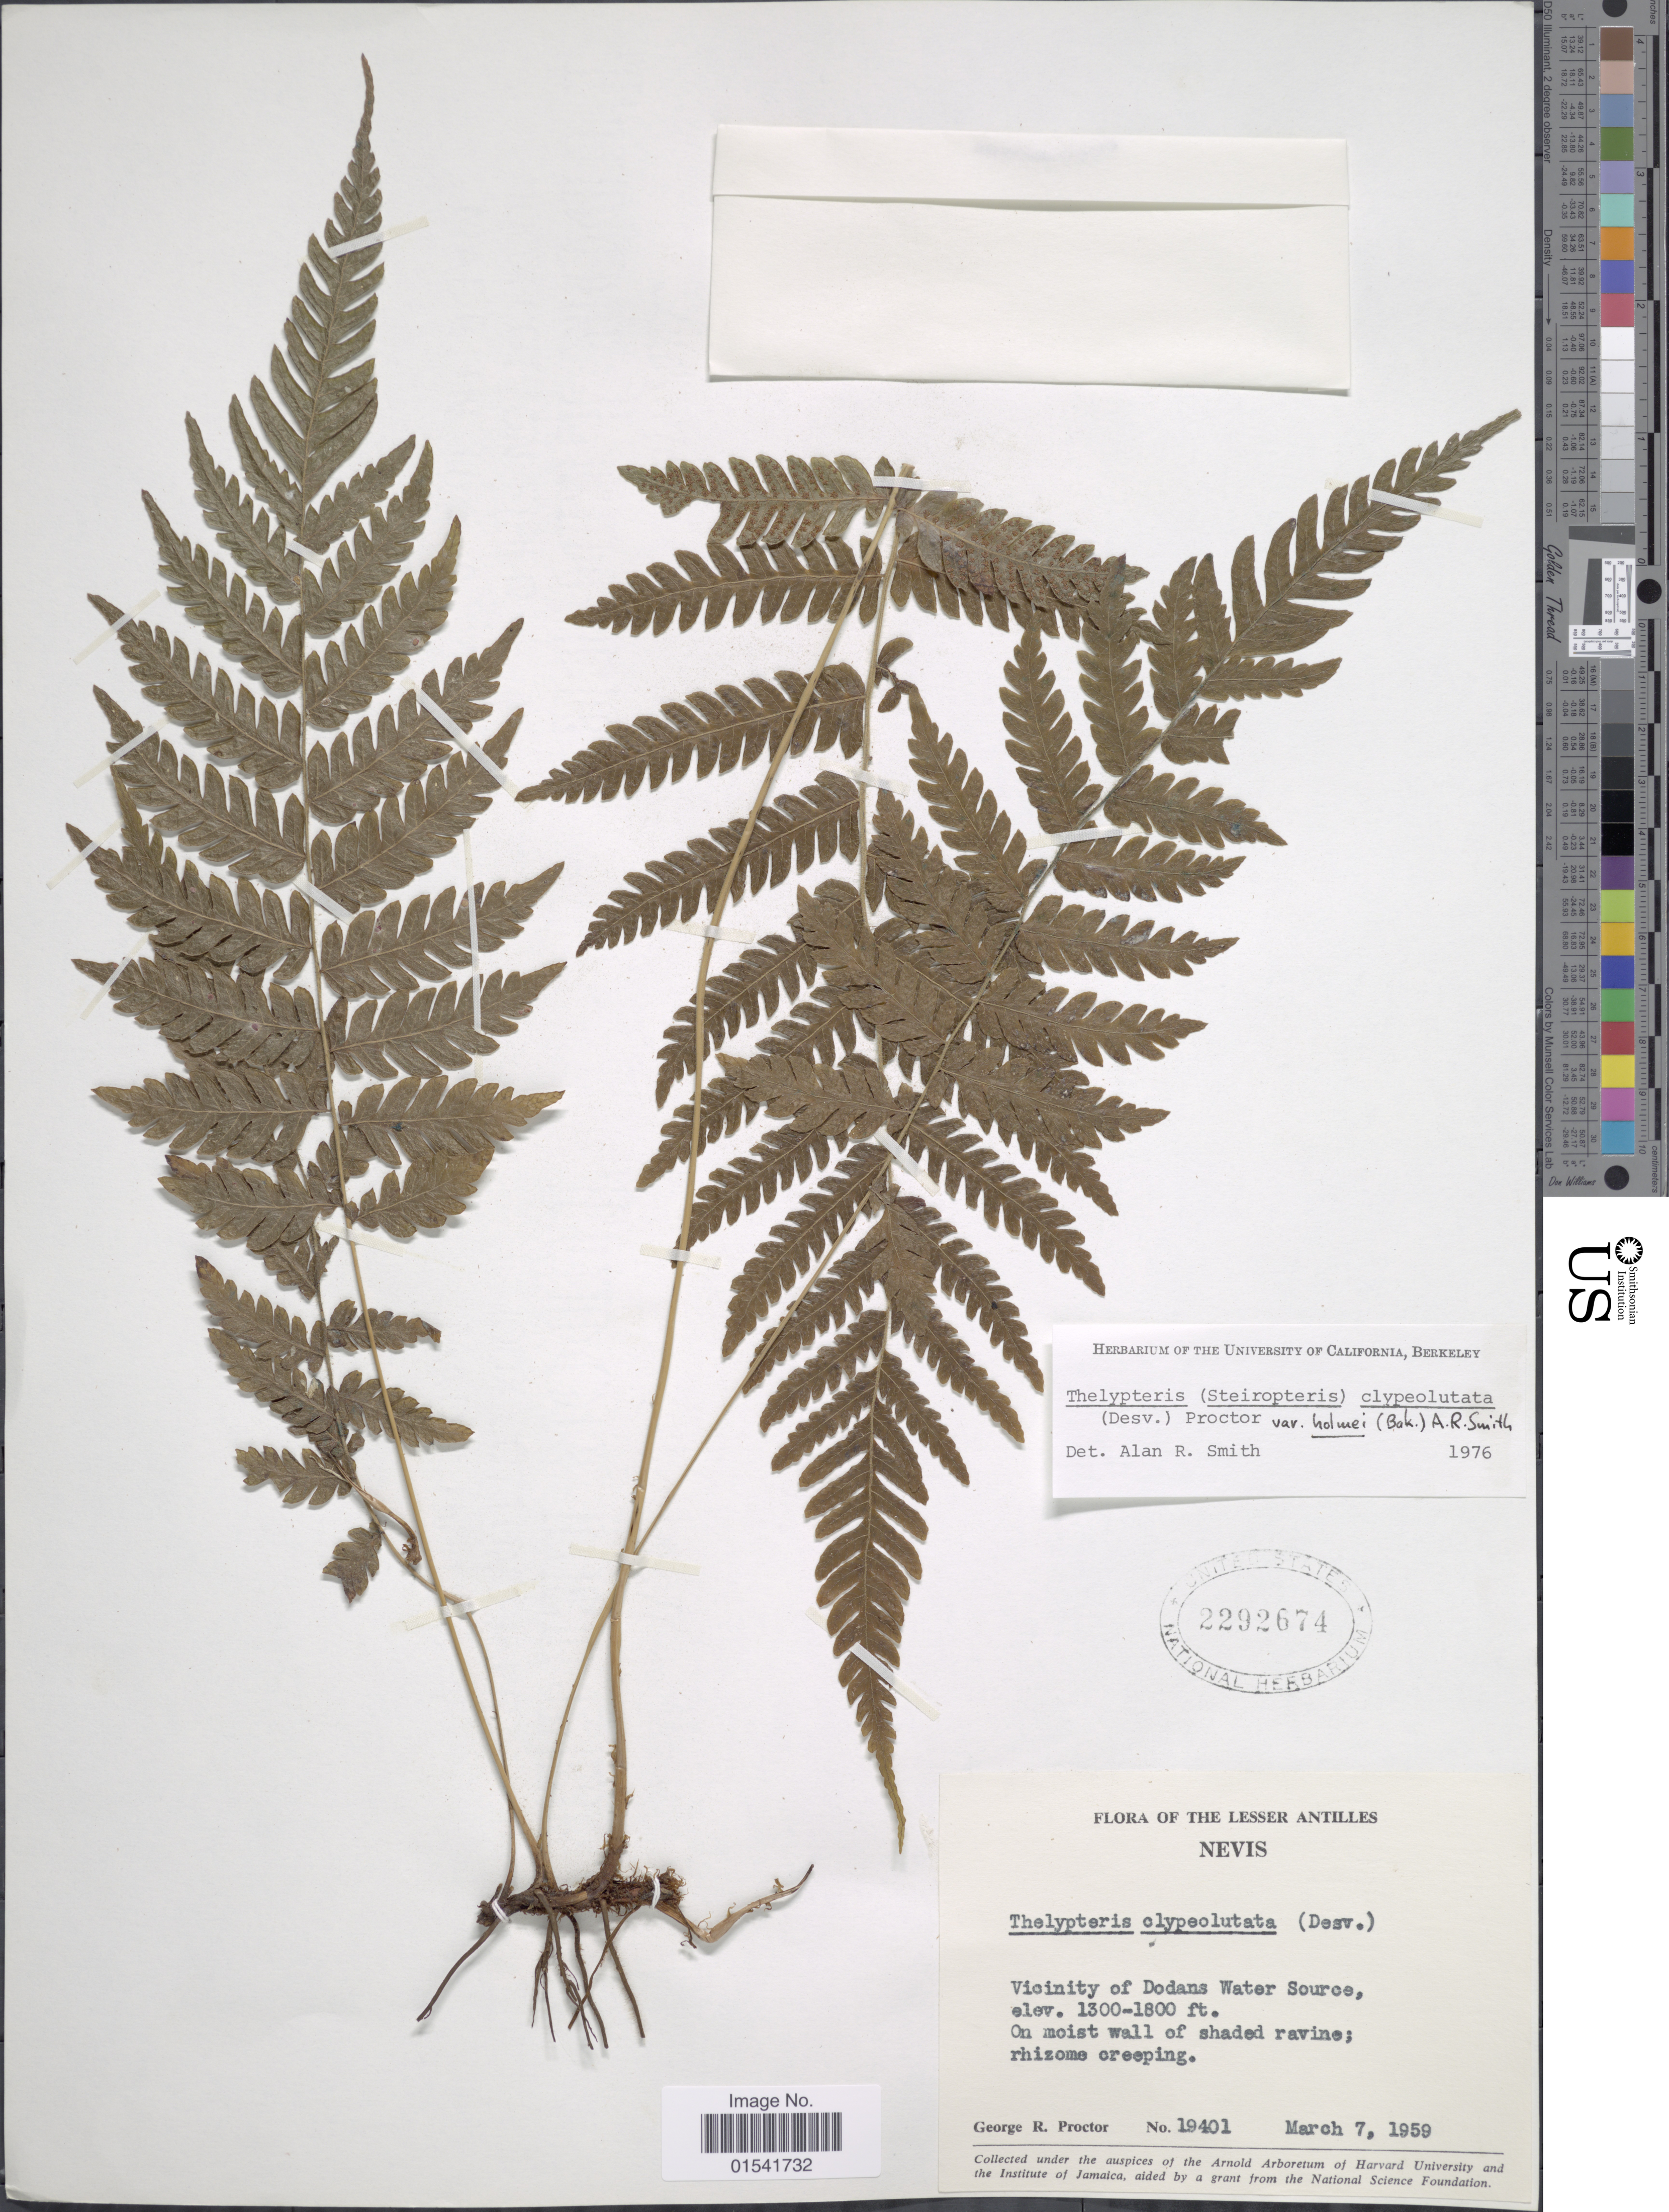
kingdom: Plantae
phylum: Tracheophyta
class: Polypodiopsida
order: Polypodiales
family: Thelypteridaceae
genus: Steiropteris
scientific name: Steiropteris clypeolutata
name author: (Desv.) Pic. Serm.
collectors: G. R. Proctor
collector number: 19401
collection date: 1959-03-07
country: St. Christopher-Nevis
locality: The Lesser Antilles, Vicinity of Dodans Water Source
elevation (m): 396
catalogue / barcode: US 2292674